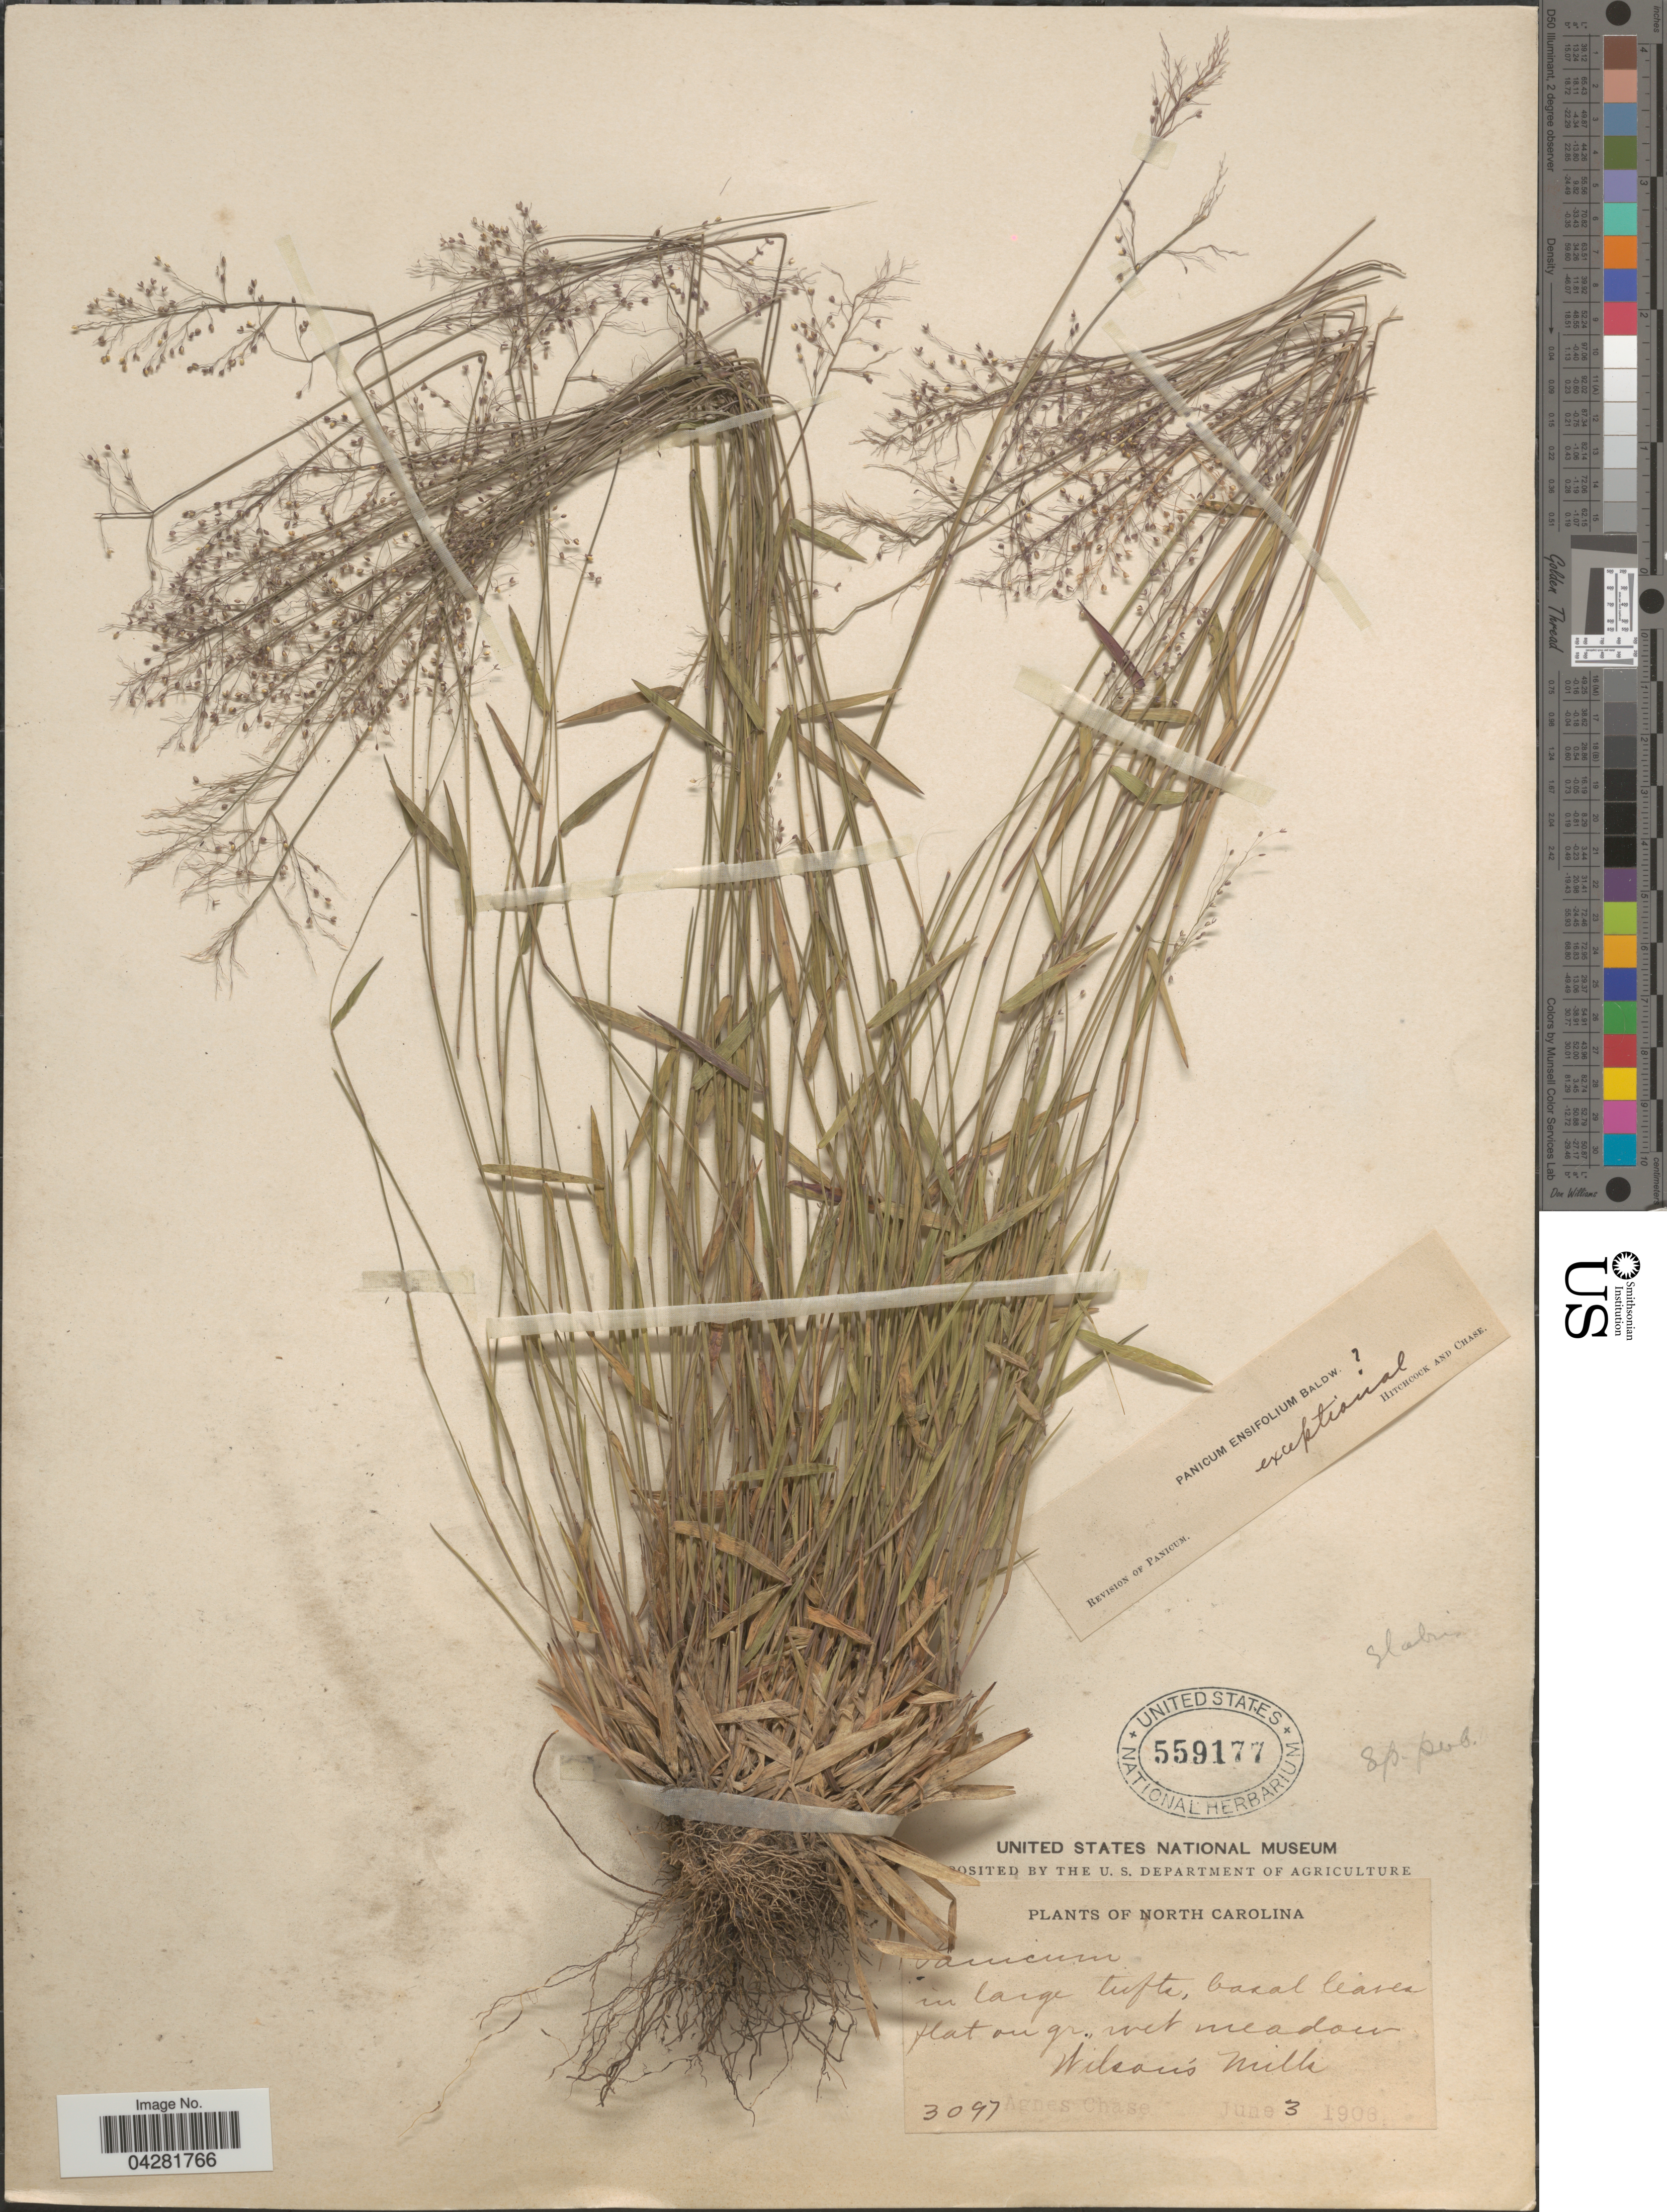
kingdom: Plantae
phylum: Tracheophyta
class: Liliopsida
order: Poales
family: Poaceae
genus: Dichanthelium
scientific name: Dichanthelium ensifolium var. ensifolium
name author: (Baldwin ex Elliot) Gould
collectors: A. Chase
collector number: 3097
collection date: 1906-06-03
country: United States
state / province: North Carolina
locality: Wilson's Mills.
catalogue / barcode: US 559177